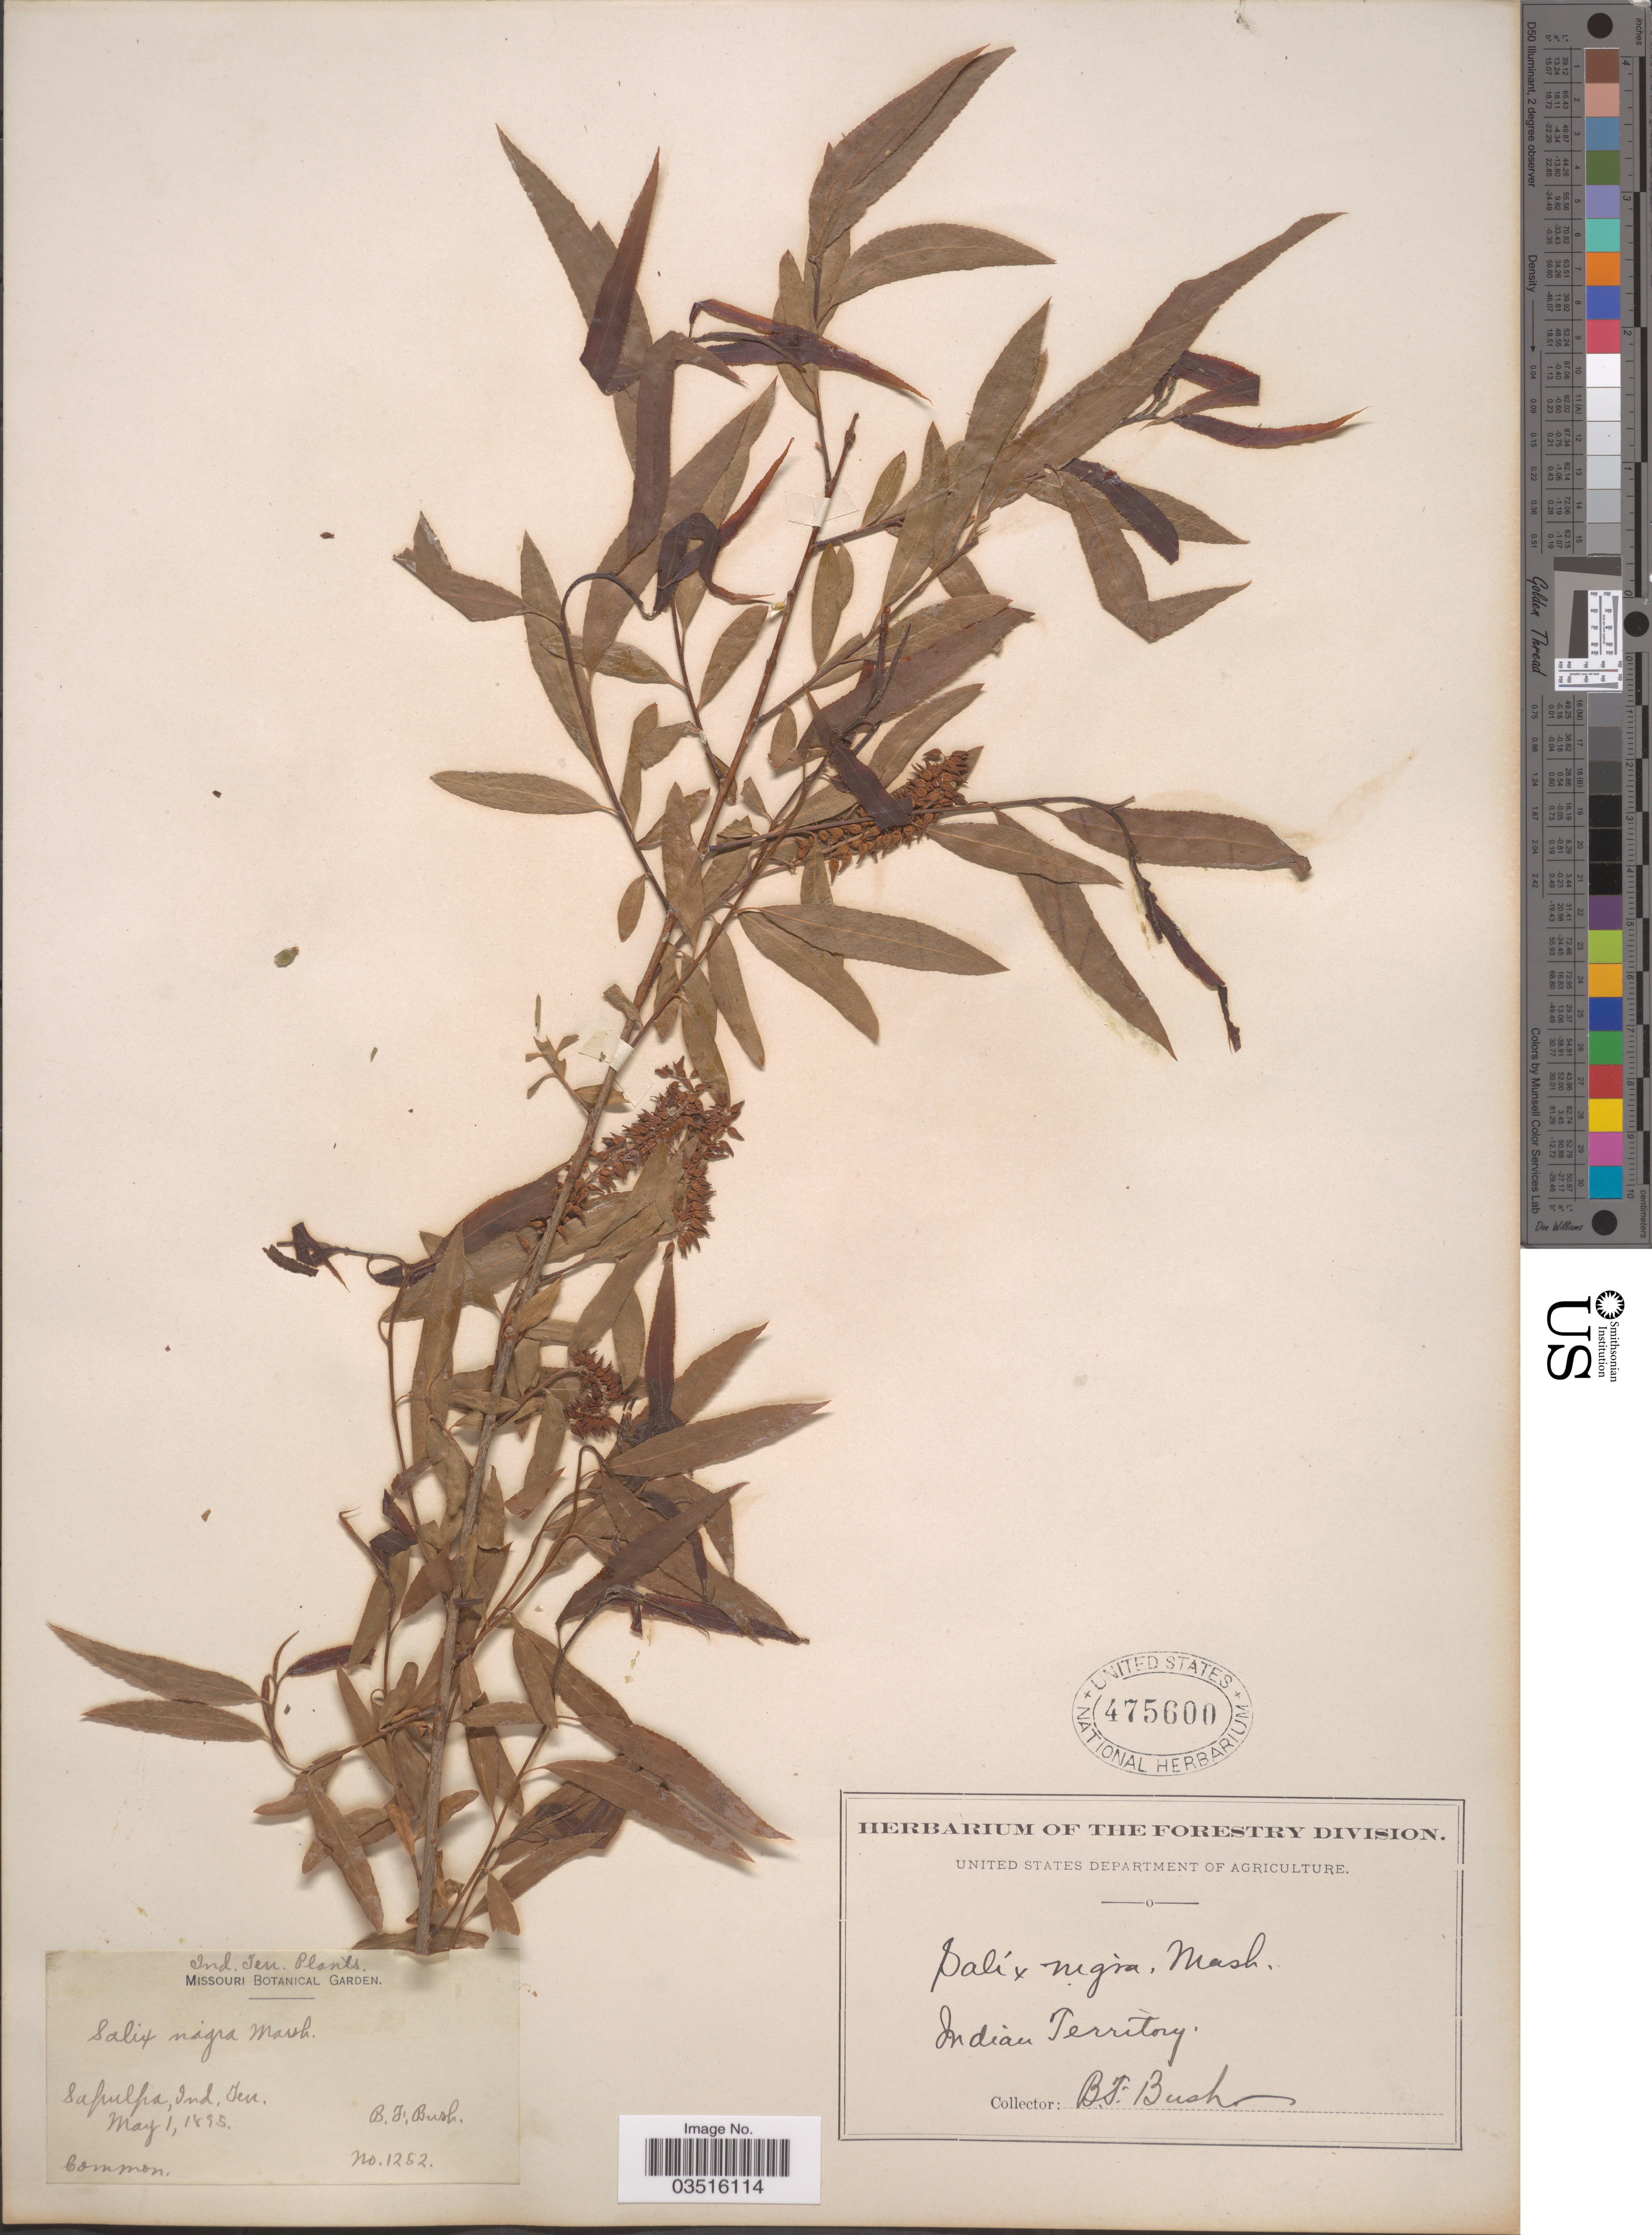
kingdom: Plantae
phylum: Tracheophyta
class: Magnoliopsida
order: Malpighiales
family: Salicaceae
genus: Salix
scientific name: Salix nigra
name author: Marshall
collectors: B. F. Bush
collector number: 1252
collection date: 1895-05-01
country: United States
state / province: Oklahoma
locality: Sapulpa, Ind. Terr. Indian Territory.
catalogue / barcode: US 475600